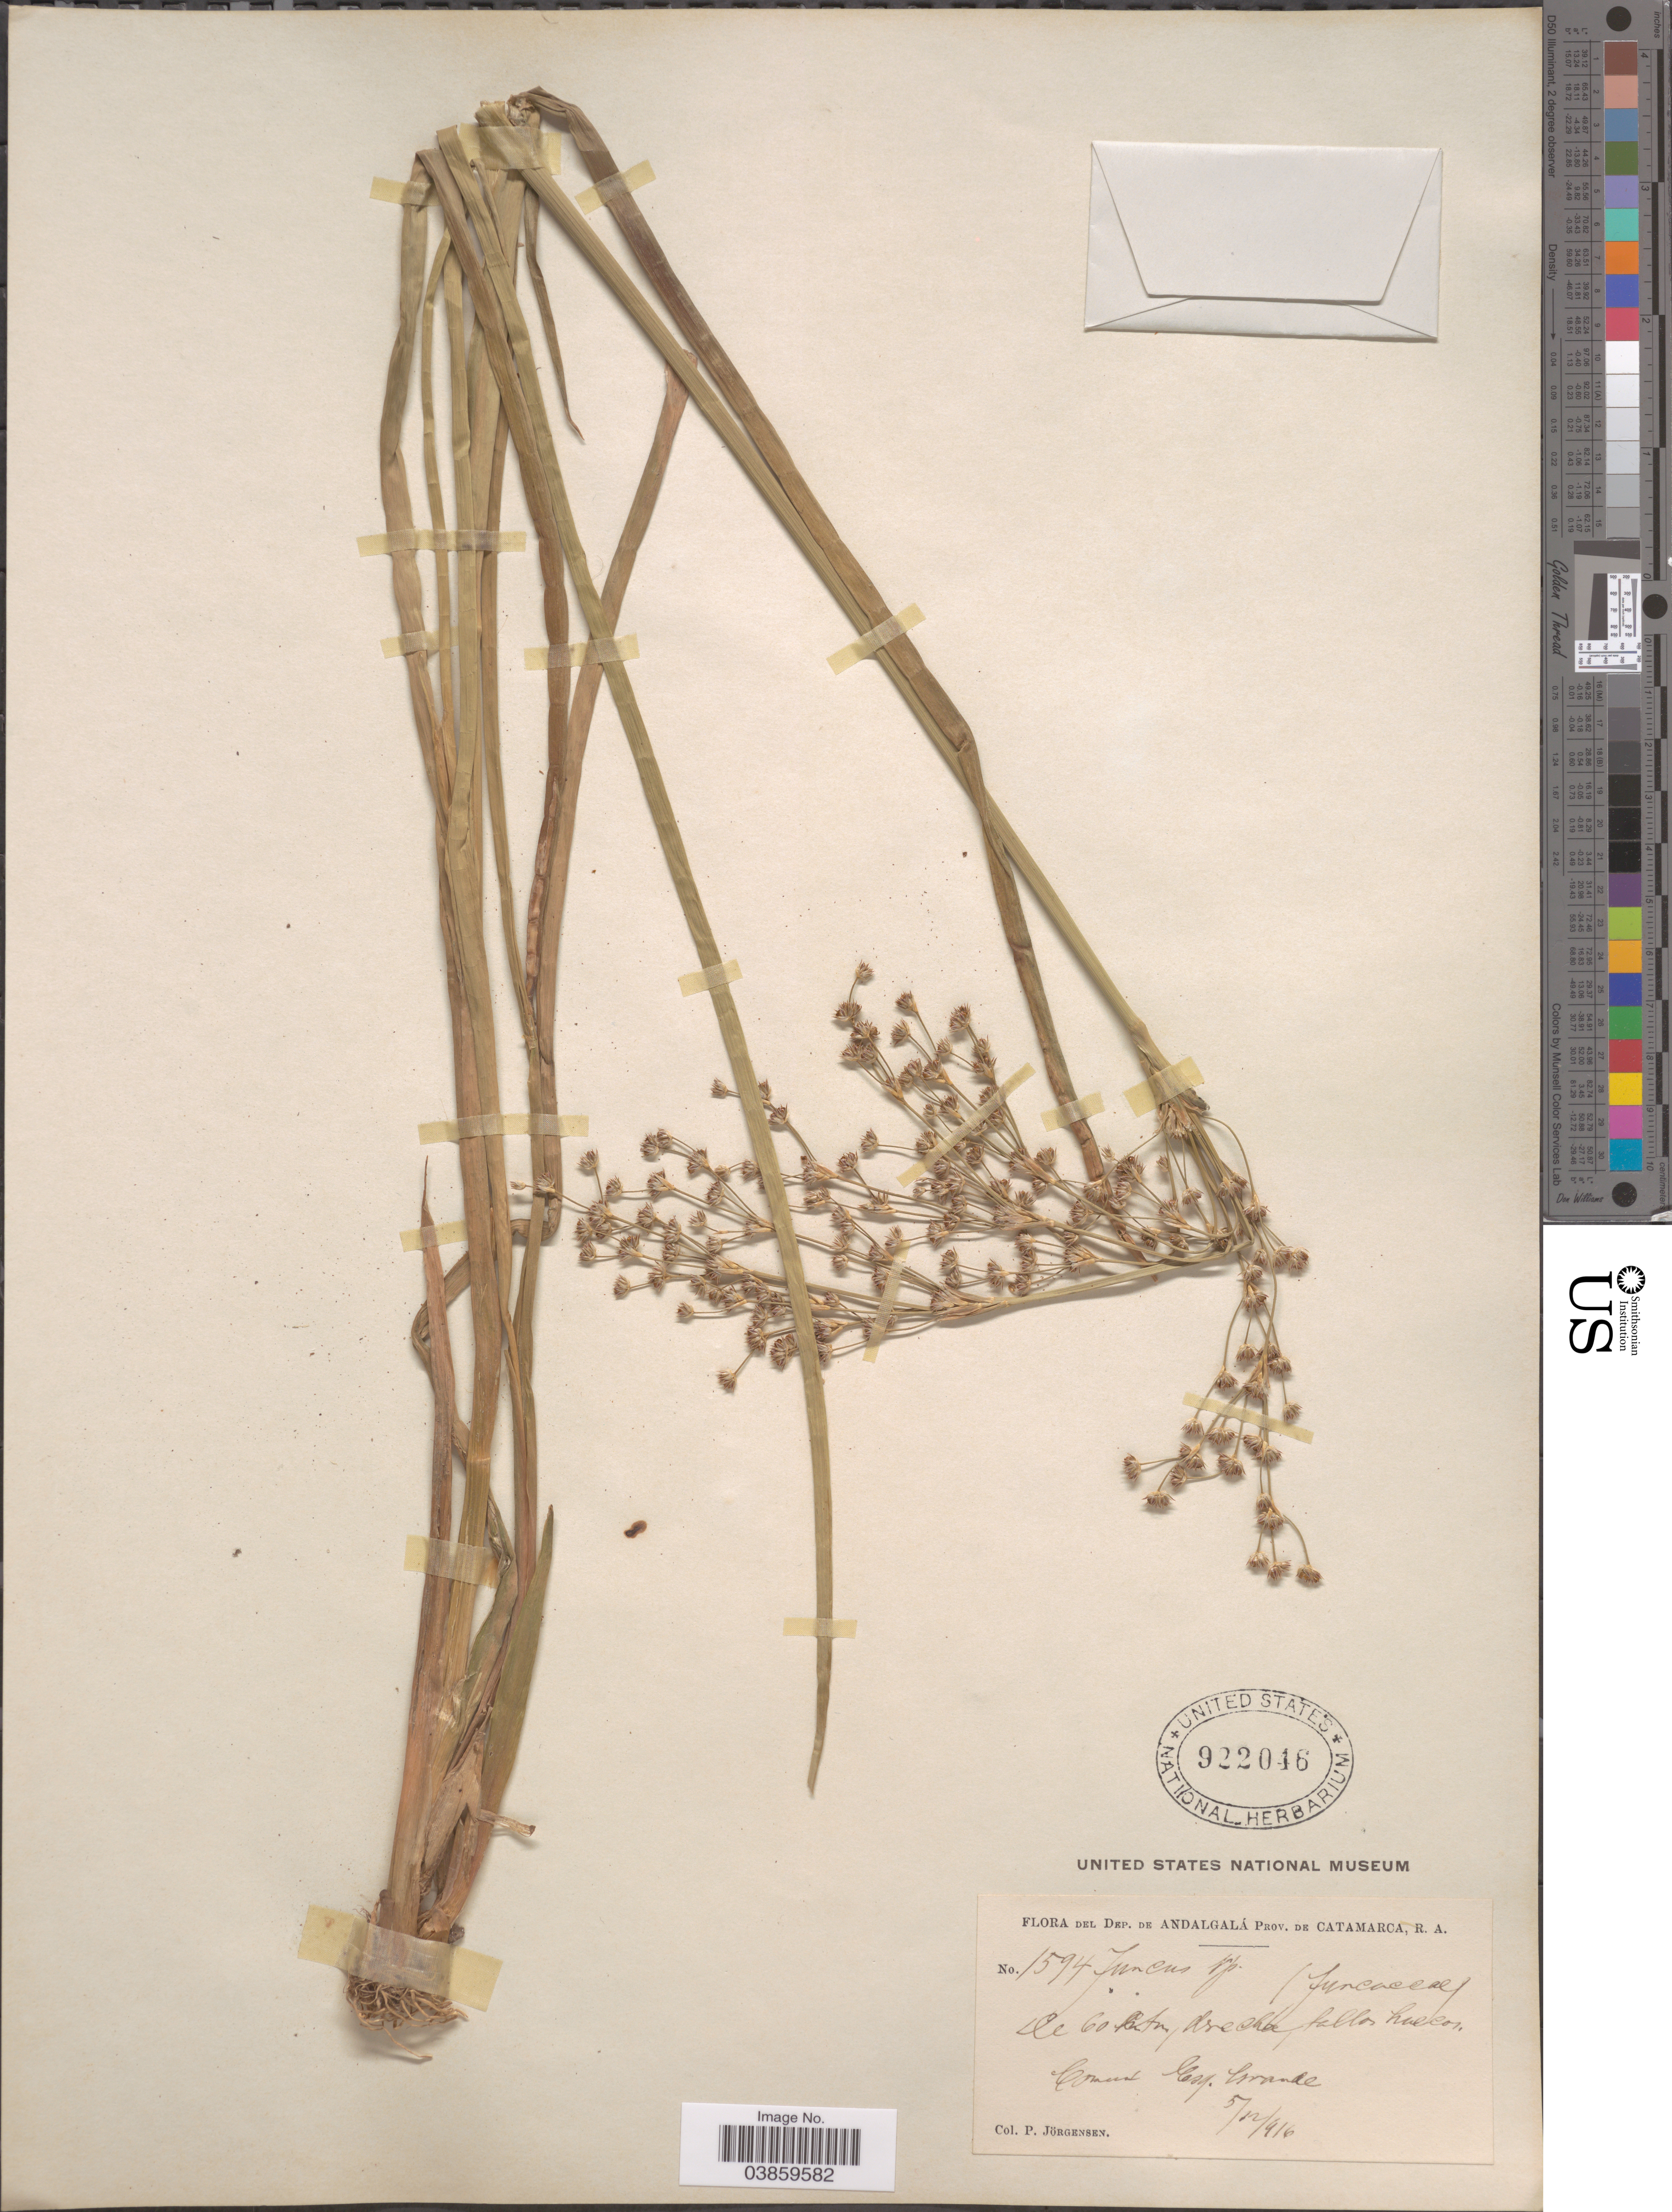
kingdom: Plantae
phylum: Tracheophyta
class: Liliopsida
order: Poales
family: Juncaceae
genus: Juncus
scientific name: Juncus microcephalus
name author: Kunth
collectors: P. Jörgensen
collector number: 1594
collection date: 1916-12-05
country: Argentina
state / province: Catamarca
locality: Dep. de Andalgalá. Comun Esq. Grande.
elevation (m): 60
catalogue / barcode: US 922046